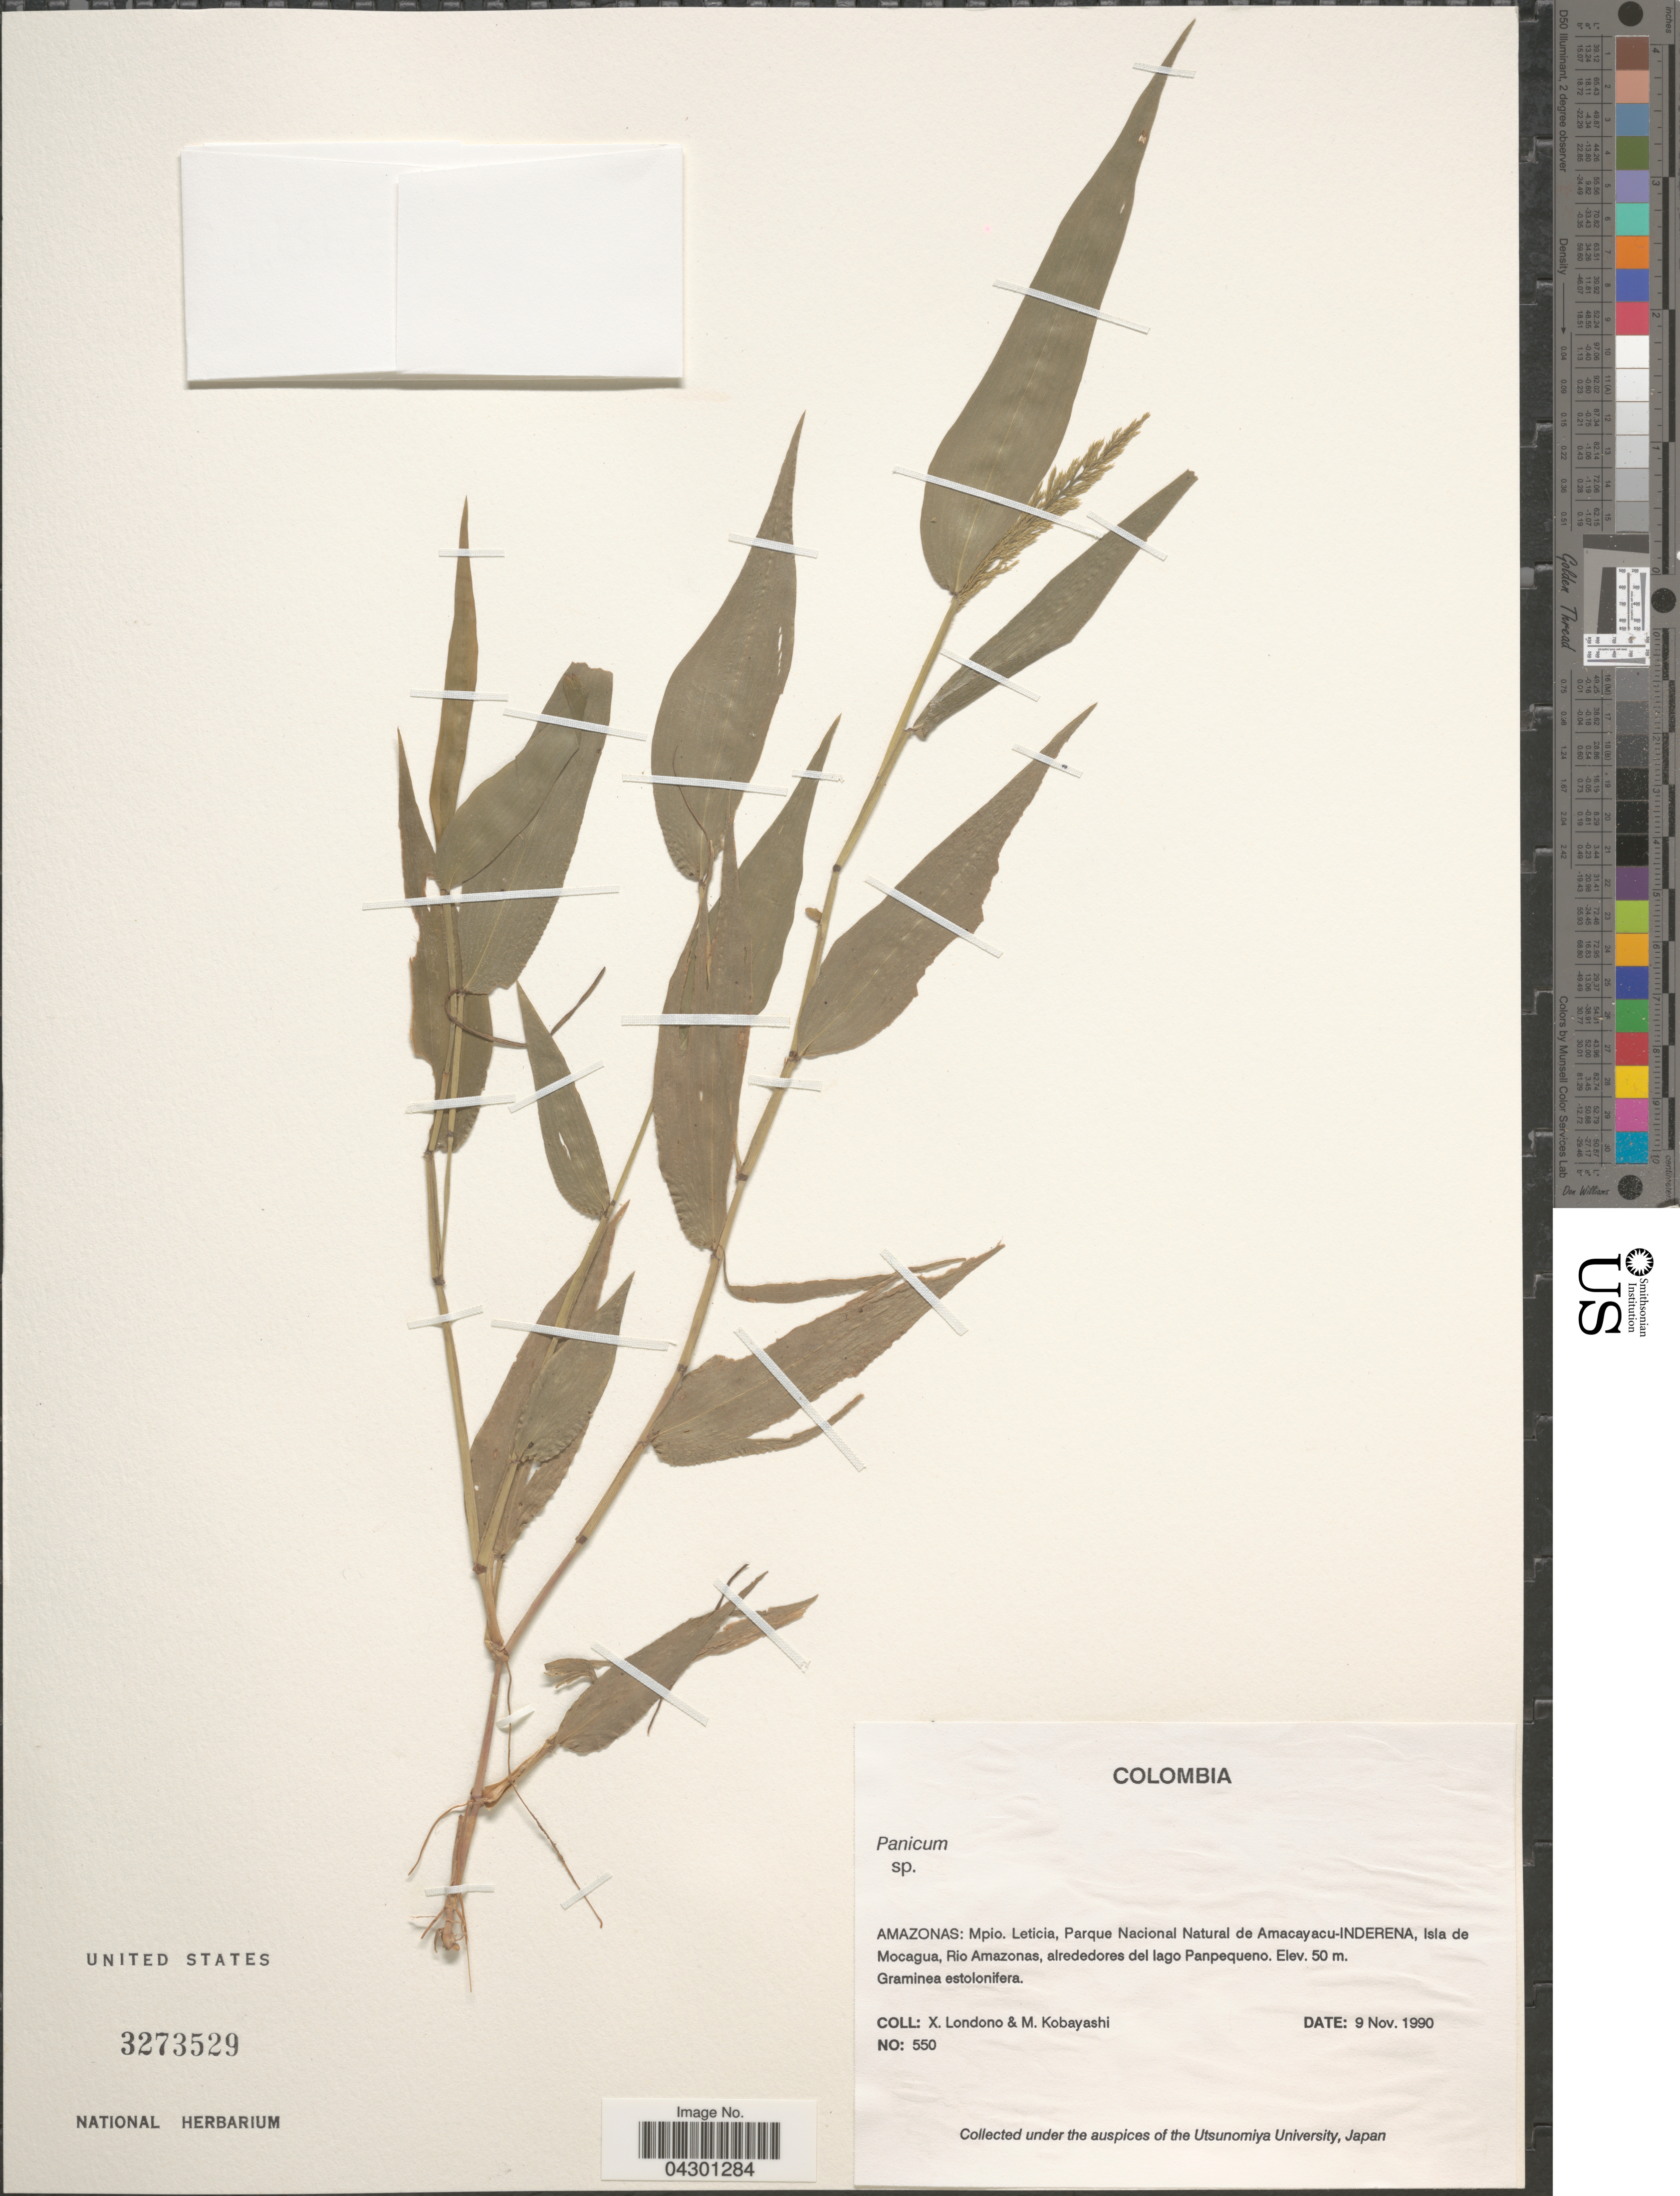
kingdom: Plantae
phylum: Tracheophyta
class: Liliopsida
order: Poales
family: Poaceae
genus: Panicum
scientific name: Panicum sp.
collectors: X. Londoño & M. Kobayashi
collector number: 550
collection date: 1990-11-09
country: Colombia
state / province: Amazônas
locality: Mpio. Leticia, Parque Nacional Natural de Amacayacu- Inderena, Isla de Mocagua, Rio Amazonas, arededores del lago Panpequeno.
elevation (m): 50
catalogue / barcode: US 3273529